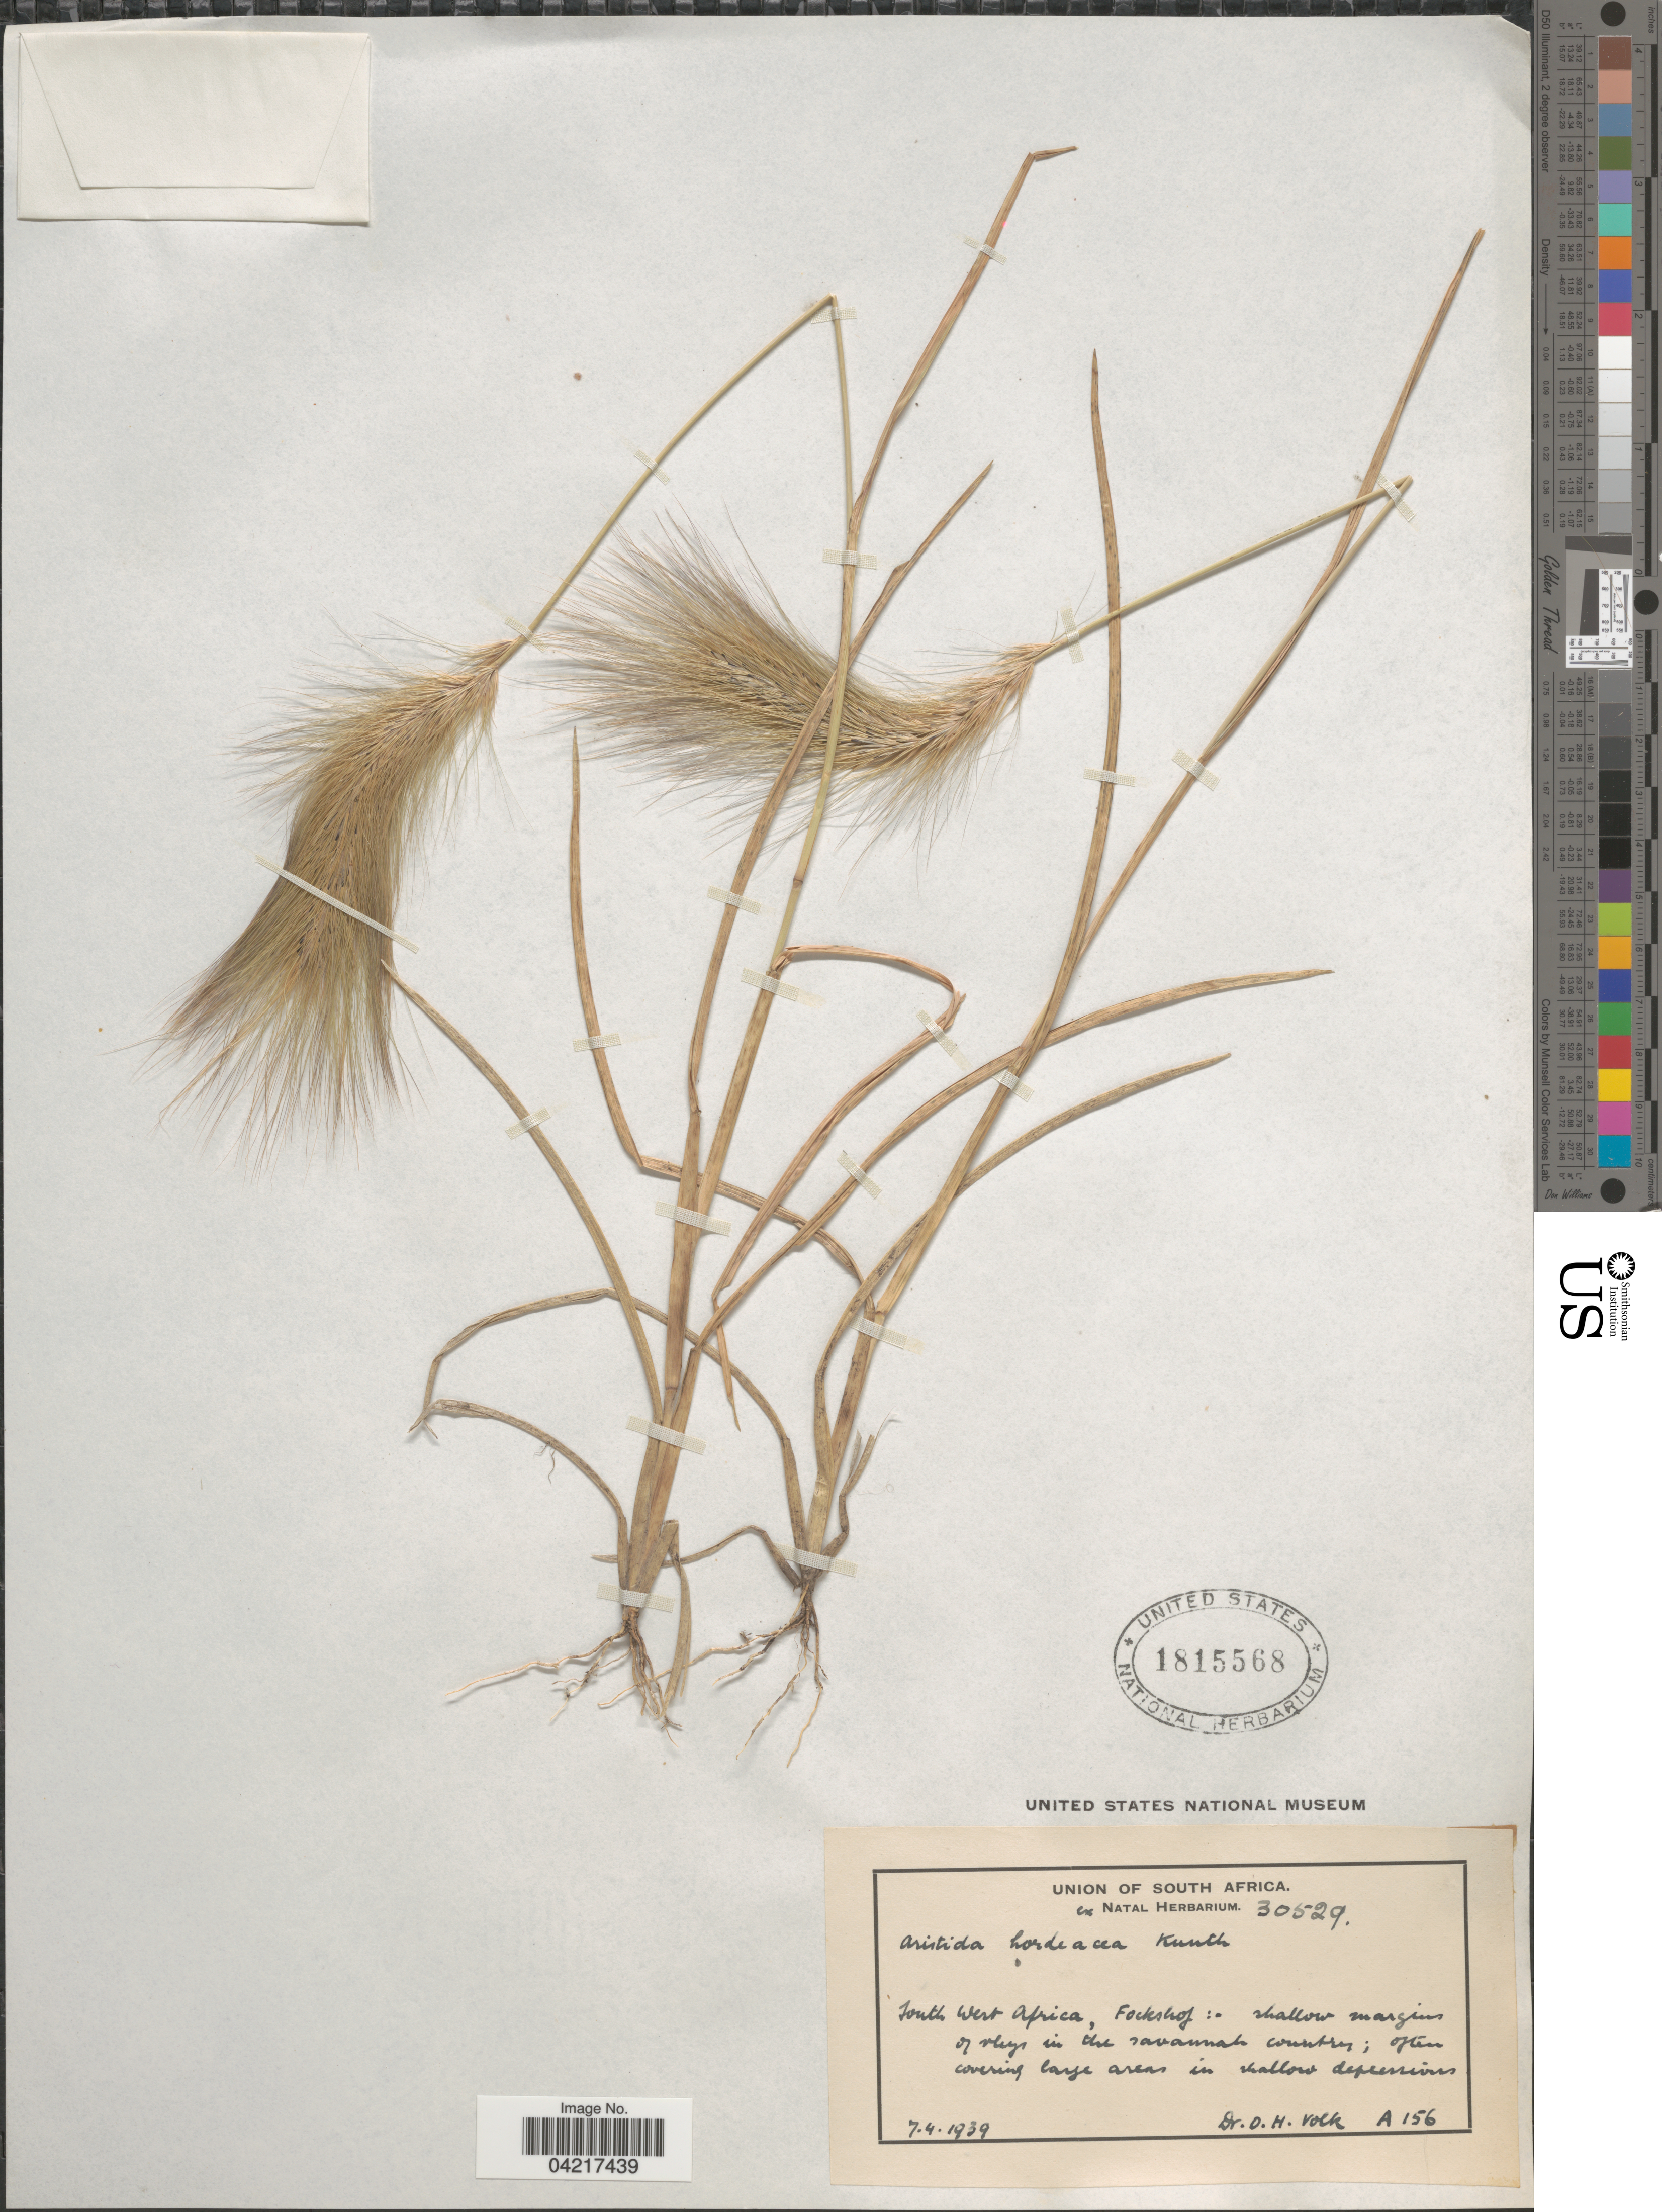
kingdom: Plantae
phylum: Tracheophyta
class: Liliopsida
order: Poales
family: Poaceae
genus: Aristida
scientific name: Aristida hordeacea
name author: Kunth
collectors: O. Volk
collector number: A156/30529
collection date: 1939-04-07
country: Namibia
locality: Union of South Africa. South West Africa, Fockshof: shallow margins of [illegible text] in the savannah country.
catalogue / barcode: US 1815568